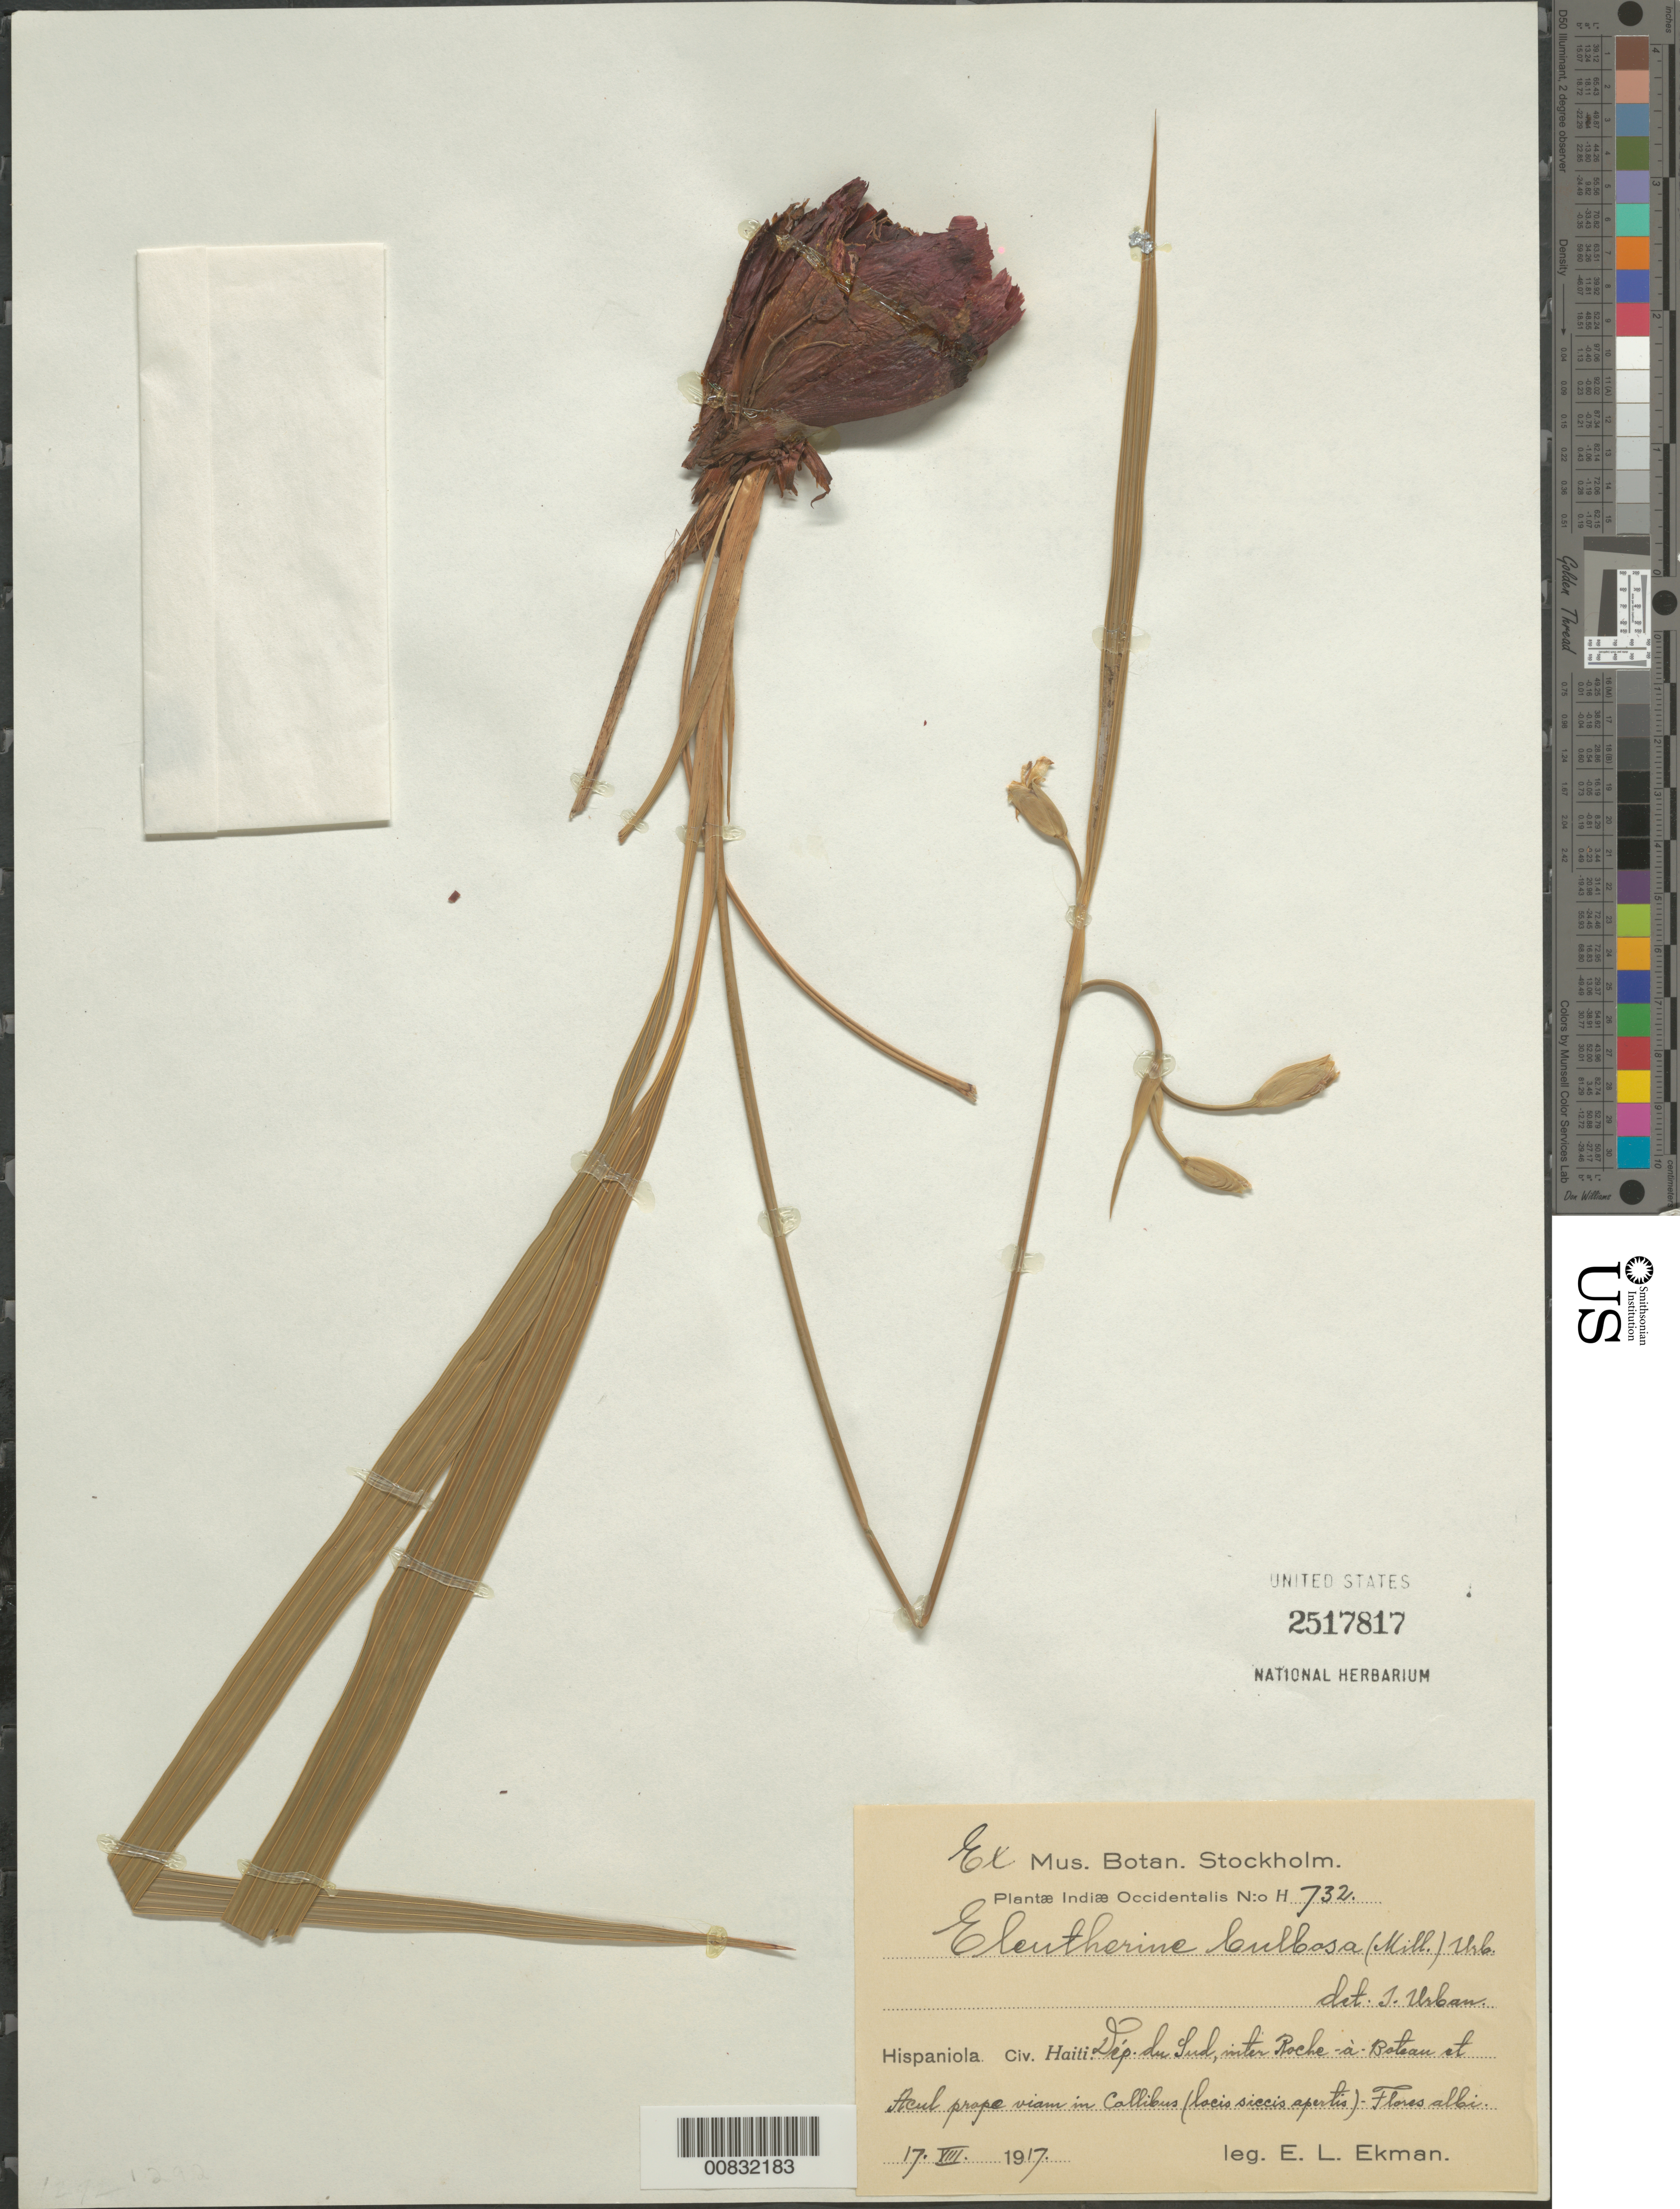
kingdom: Plantae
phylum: Tracheophyta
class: Liliopsida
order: Asparagales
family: Iridaceae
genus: Eleutherine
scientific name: Eleutherine bulbosa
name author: (Mill.) Urb.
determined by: Urban, Ignatz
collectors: E. L. Ekman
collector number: H 732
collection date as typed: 17 Aug 1917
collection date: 1917-08-17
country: Haiti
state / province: Sud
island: Hispaniola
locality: Inter Roche-à-Boteau et Acul prope viam "in Collibus".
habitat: Locis siccis apertis.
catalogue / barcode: US 2517817